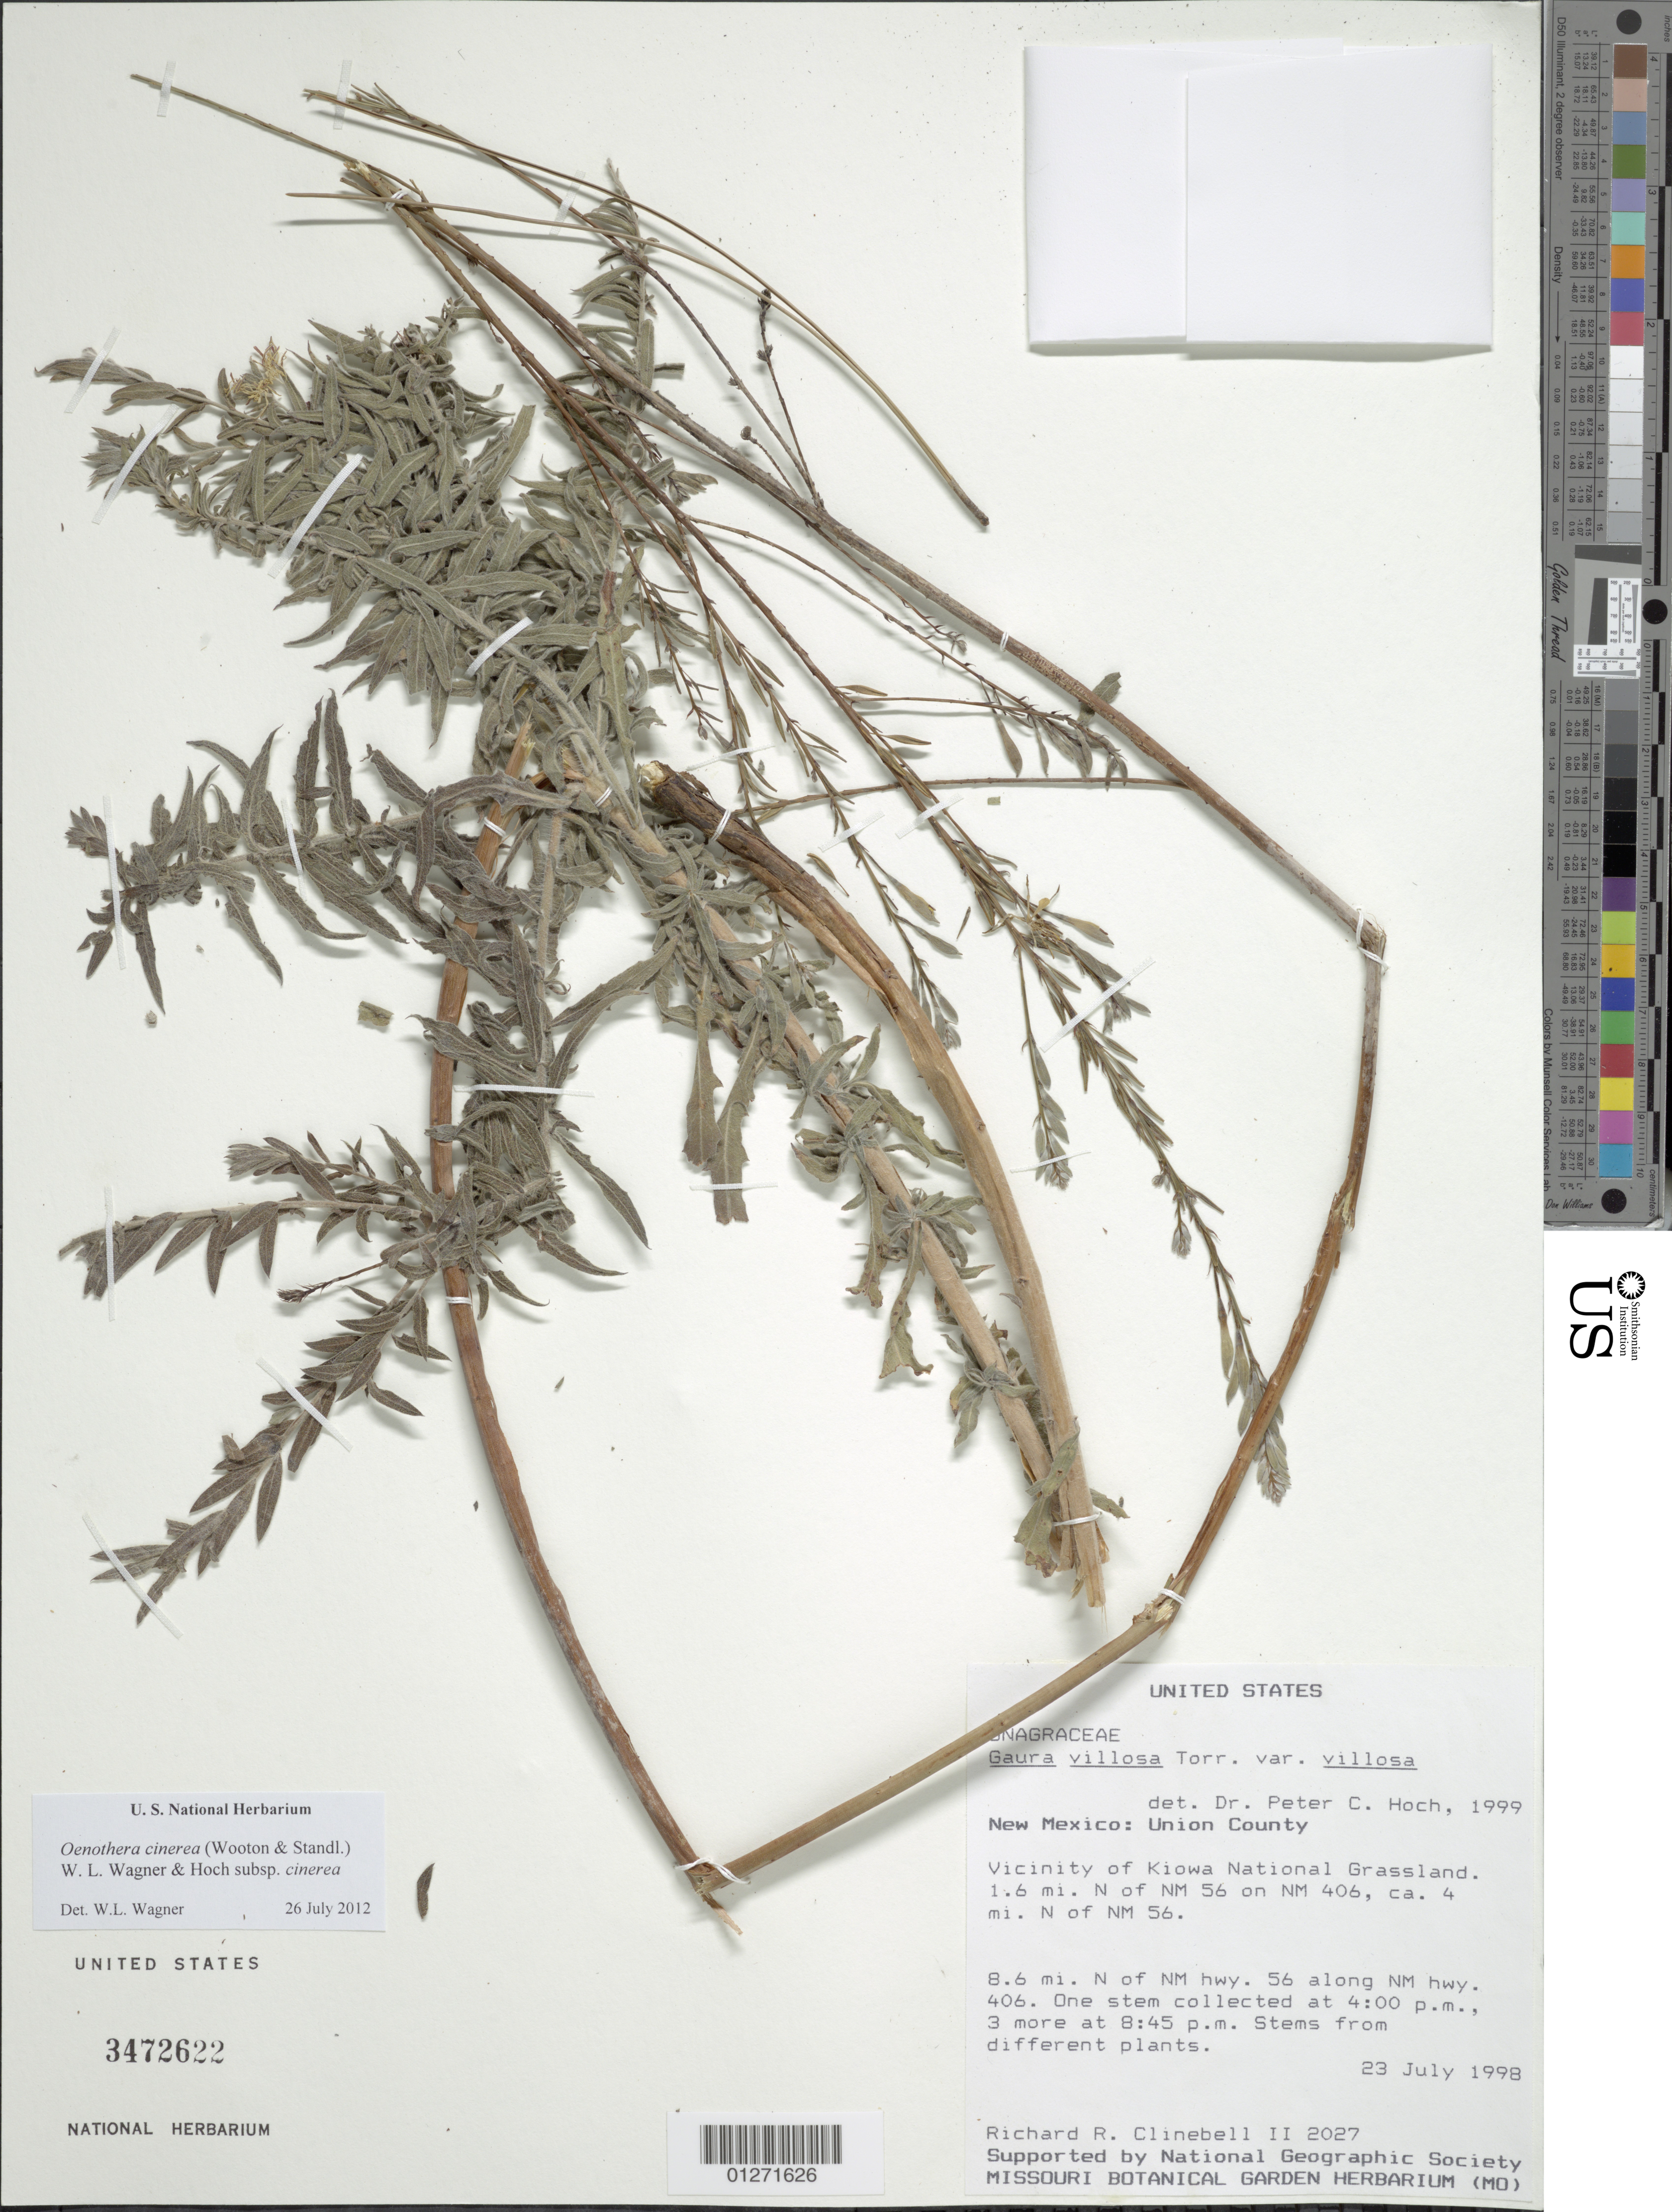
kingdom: Plantae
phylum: Tracheophyta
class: Magnoliopsida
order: Myrtales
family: Onagraceae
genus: Oenothera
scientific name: Oenothera cinerea subsp. cinerea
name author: (Wooton & Standl.) W.L. Wagner & Hoch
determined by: Wagner, W. L., (BOT), Smithsonian Institution - National Museum of Natural History (UNITED STATES)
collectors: R. Clinebell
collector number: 2027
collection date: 1999-07-23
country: United States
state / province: New Mexico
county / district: Union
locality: Vicinity of Kiowa National Grassland. 1.6 mi N of NM 56 on NM 406.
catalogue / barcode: US 3472622